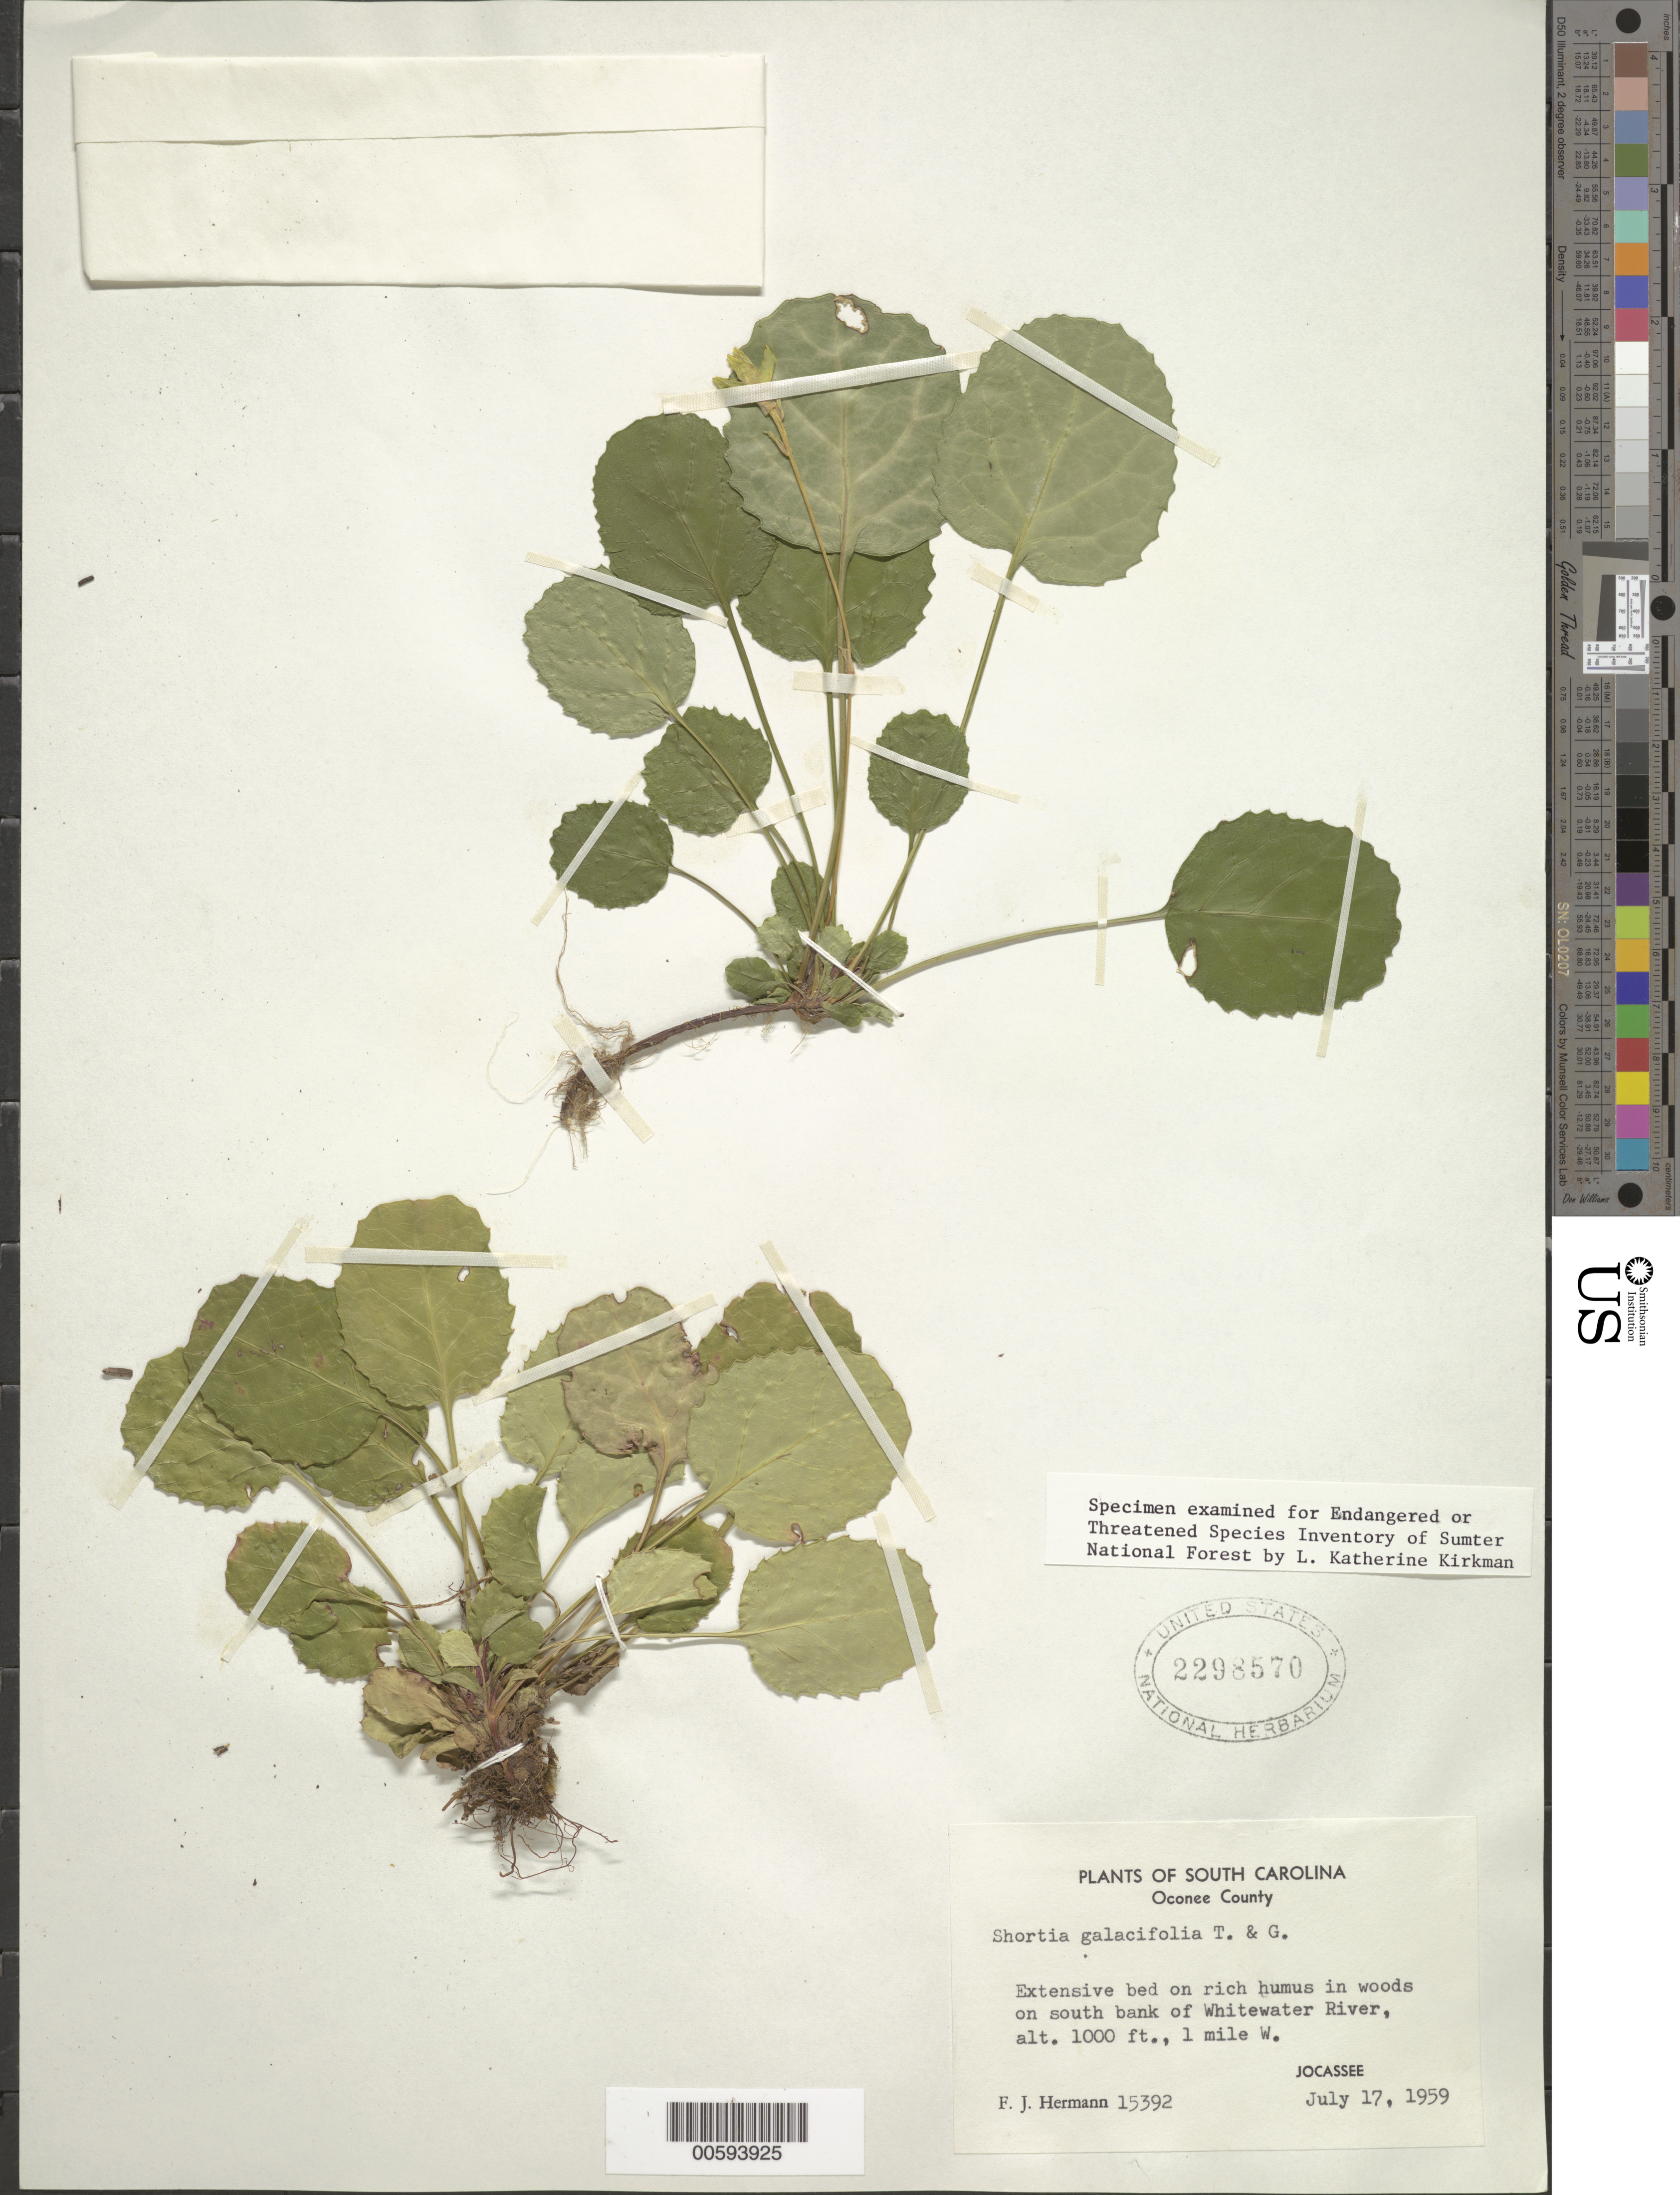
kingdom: Plantae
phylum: Tracheophyta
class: Magnoliopsida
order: Ericales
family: Diapensiaceae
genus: Shortia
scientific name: Shortia galacifolia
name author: Torr. & A. Gray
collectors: F. J. Hermann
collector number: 15392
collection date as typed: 17 Jul 1959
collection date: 1959-07-17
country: United States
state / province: South Carolina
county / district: Oconee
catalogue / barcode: US 2998570